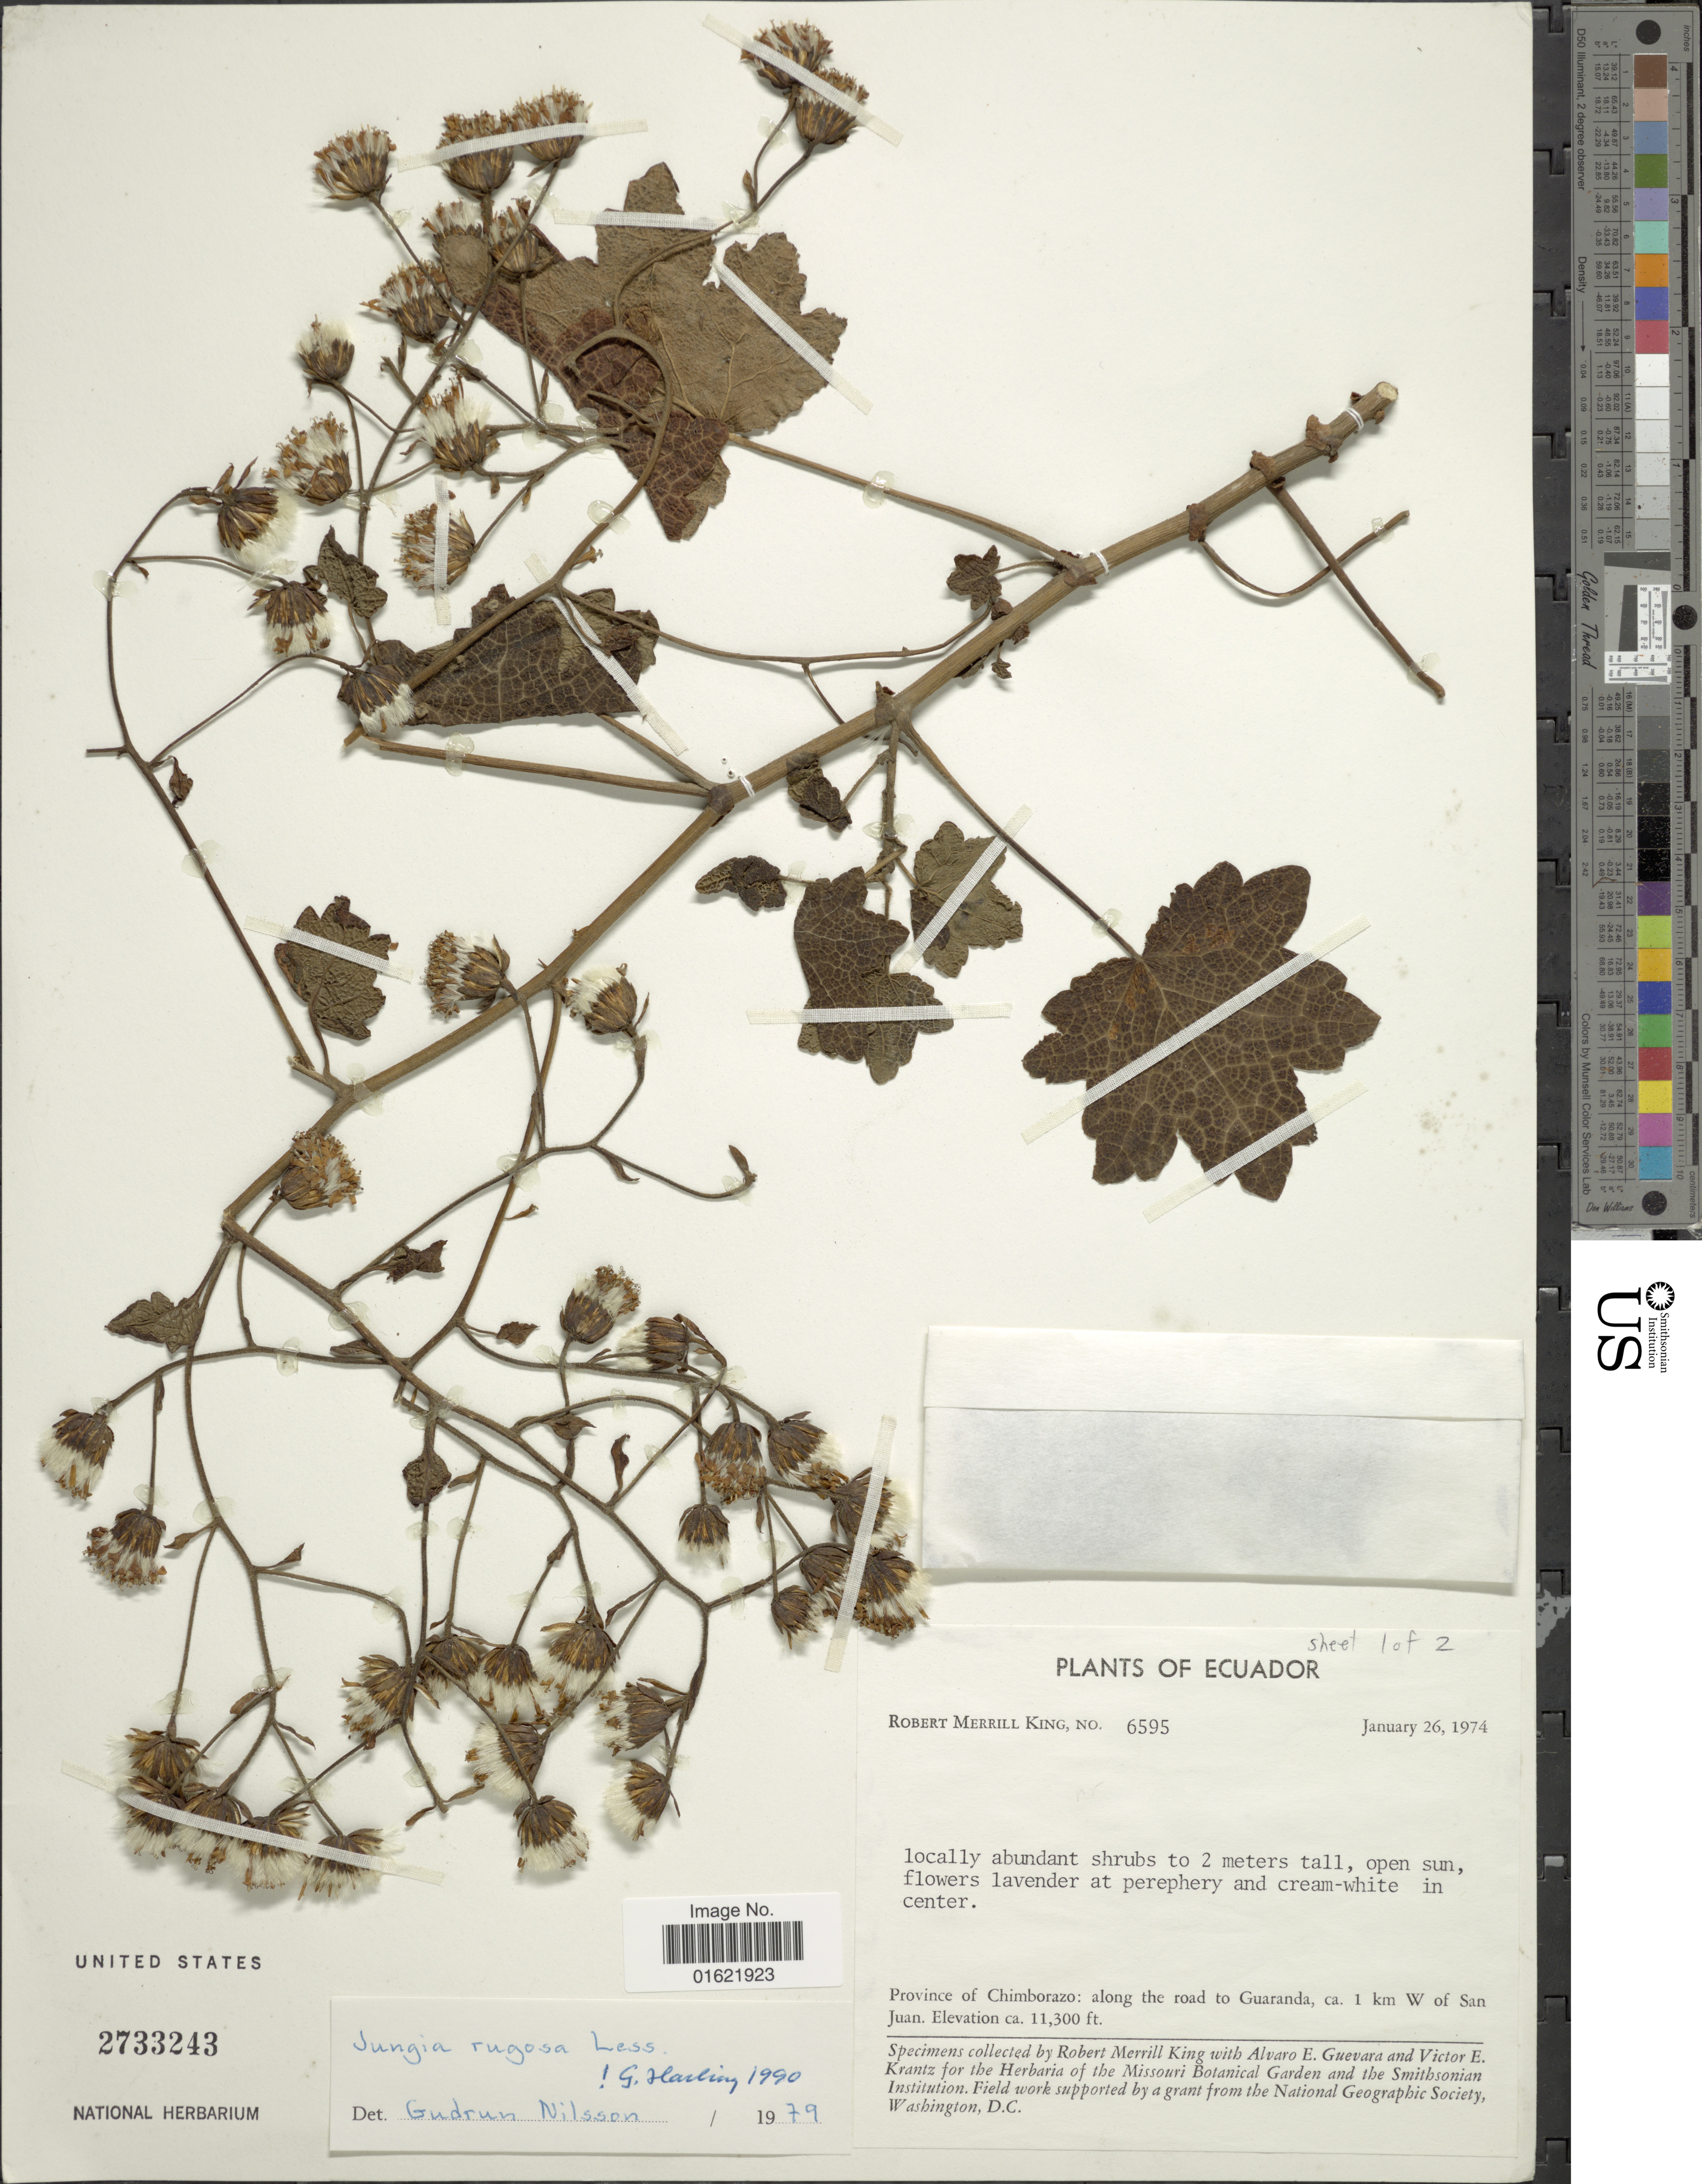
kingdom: Plantae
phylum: Tracheophyta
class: Magnoliopsida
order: Asterales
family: Asteraceae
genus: Jungia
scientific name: Jungia rugosa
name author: Less.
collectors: R. M. King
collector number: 6595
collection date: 1974-01-26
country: Ecuador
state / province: Chimborazo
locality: Along the road to Guaranda, 1 km W of San Juan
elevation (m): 3444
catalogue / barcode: US 2733243